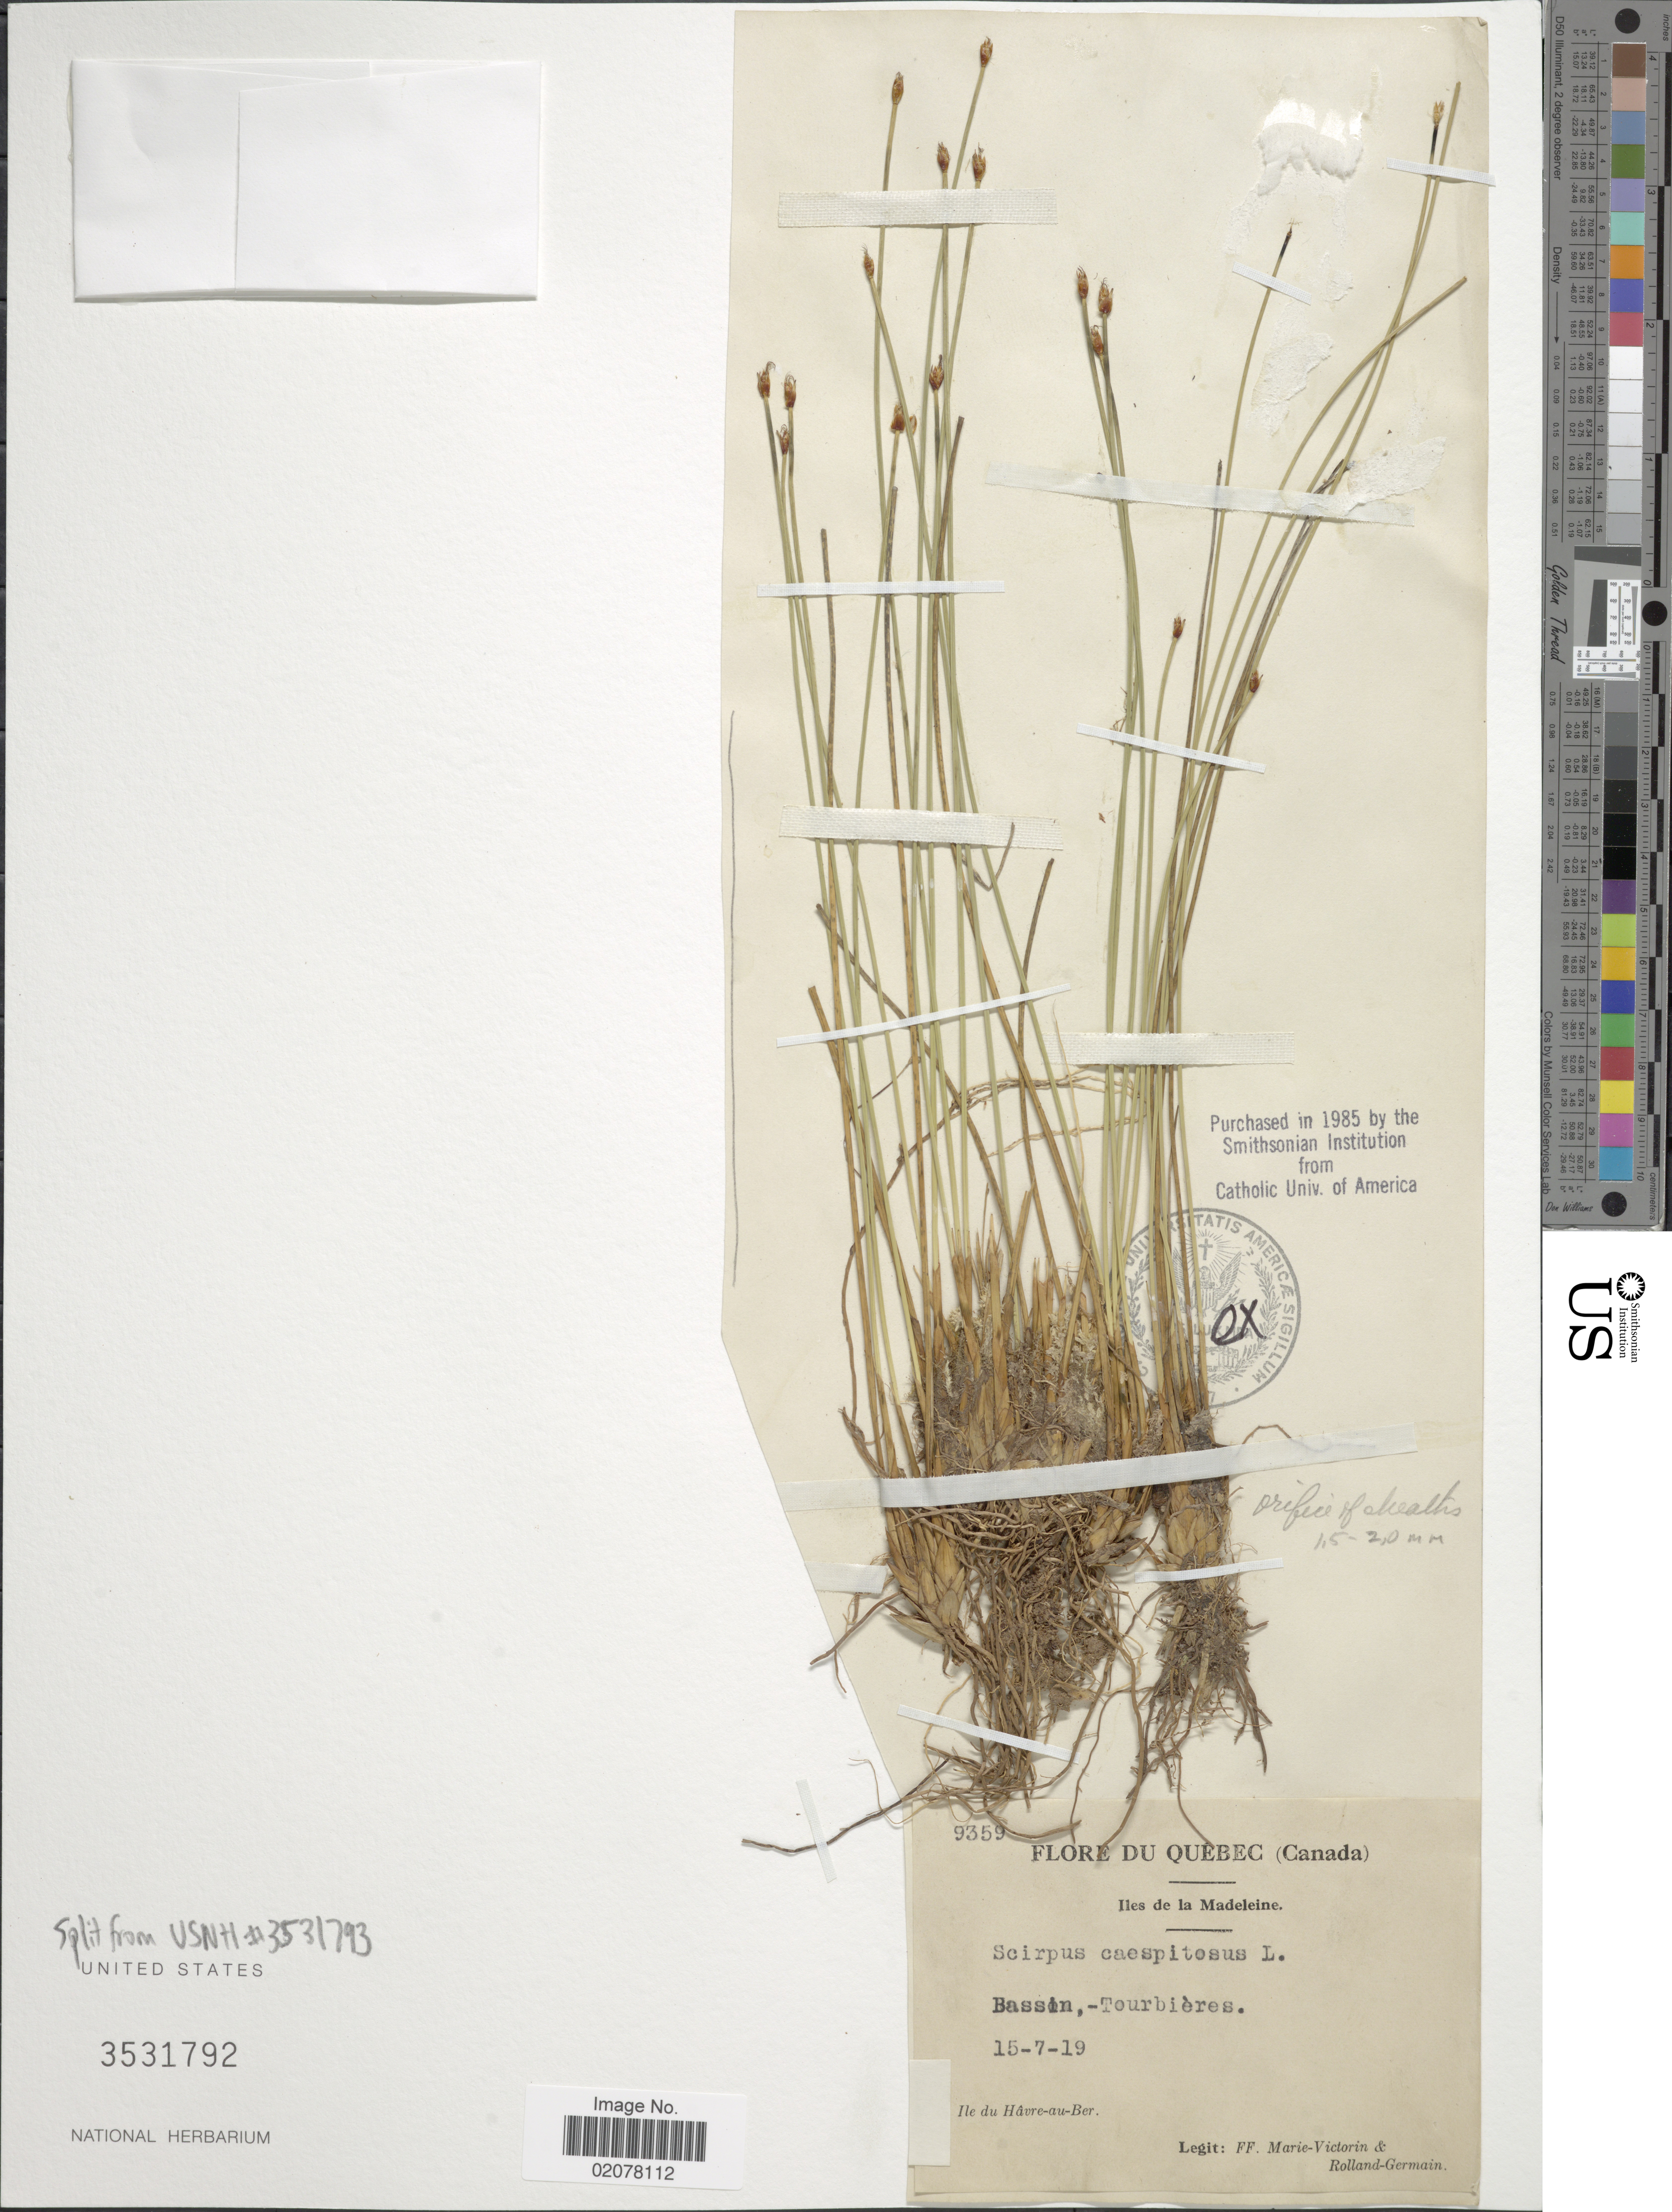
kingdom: Plantae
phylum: Tracheophyta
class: Liliopsida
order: Poales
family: Cyperaceae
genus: Trichophorum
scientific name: Trichophorum cespitosum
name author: (L.) Hartm.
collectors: F. Marie-Victorin & Rolland-Germain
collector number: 9359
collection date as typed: Transcribed d/m/y: 15/7/19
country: Canada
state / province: Quebec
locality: Iles de la Madeleine. Bassin,- Tourbières. Ile du Hâvre-au-Ber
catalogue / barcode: US 3531792